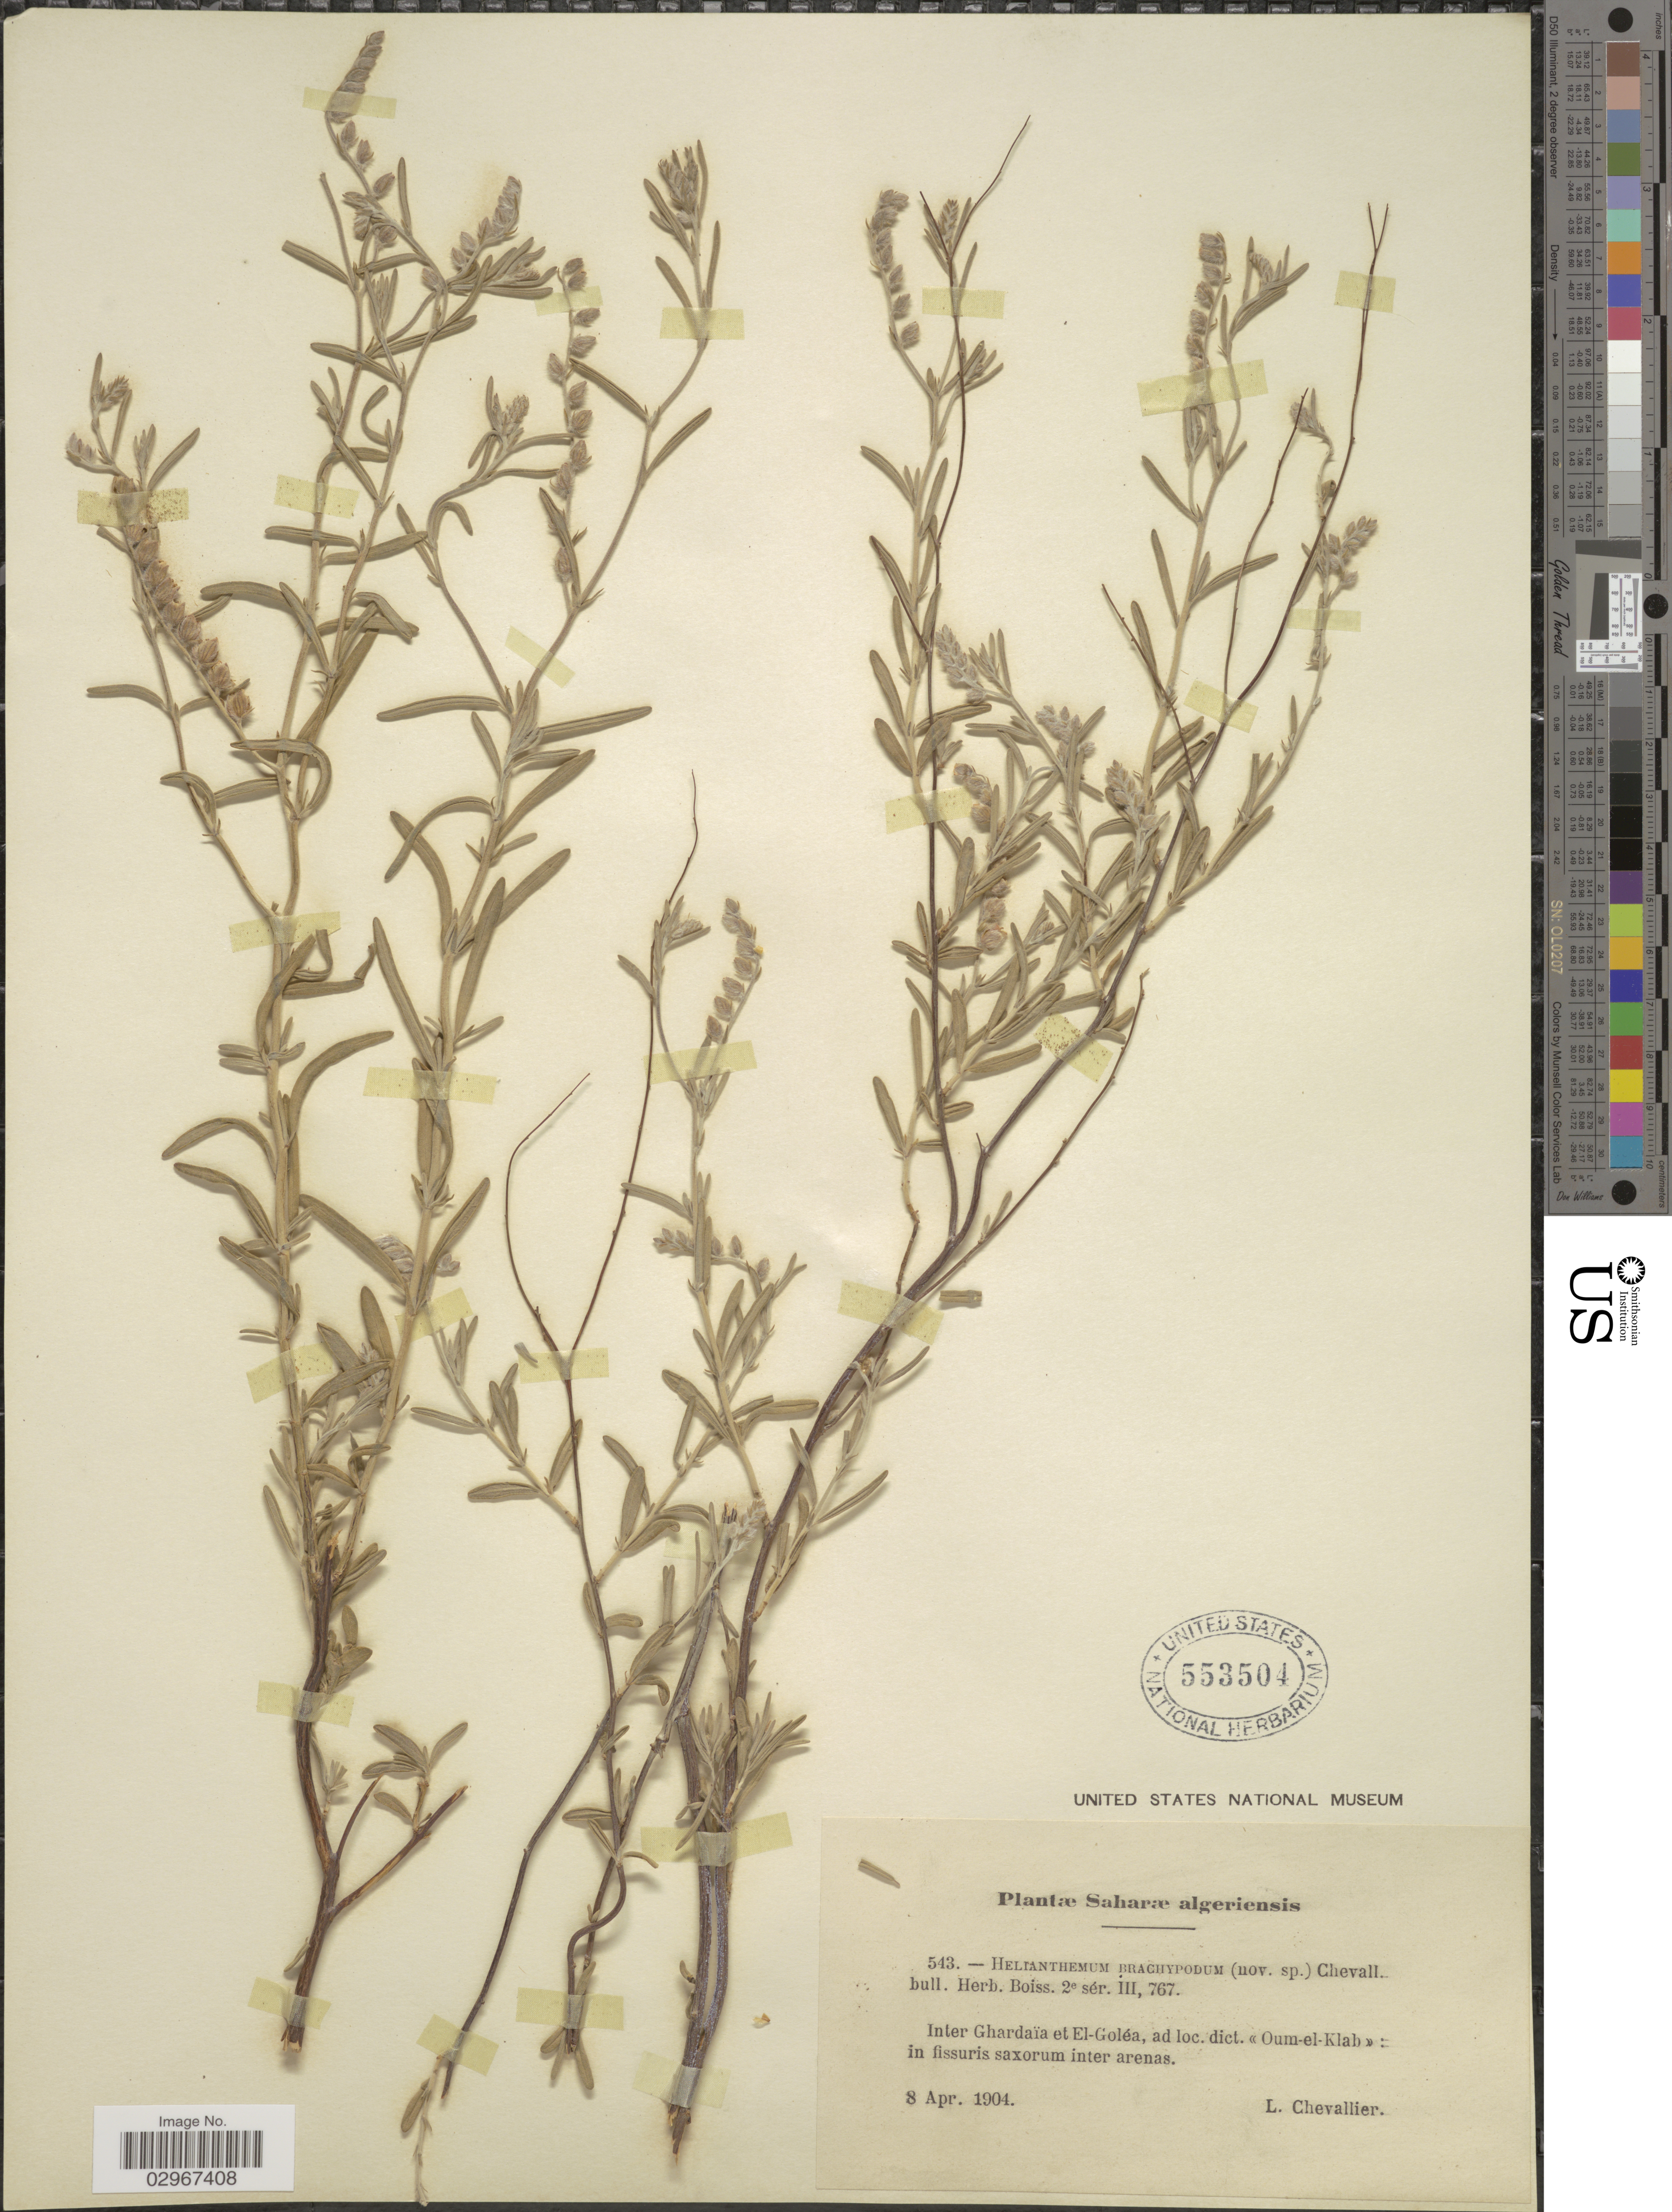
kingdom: Plantae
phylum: Tracheophyta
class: Magnoliopsida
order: Malvales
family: Cistaceae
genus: Helianthemum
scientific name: Helianthemum sp.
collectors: L. Chevallier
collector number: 543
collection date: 1904-04-08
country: Algeria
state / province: Ghardaïa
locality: Saharæ algeriensis. Inter Ghardaïa et El-Goléa, ad loc. dict. << Oum-el-Klab >> : in fissuris saxorum inter arenas.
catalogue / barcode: US 553504